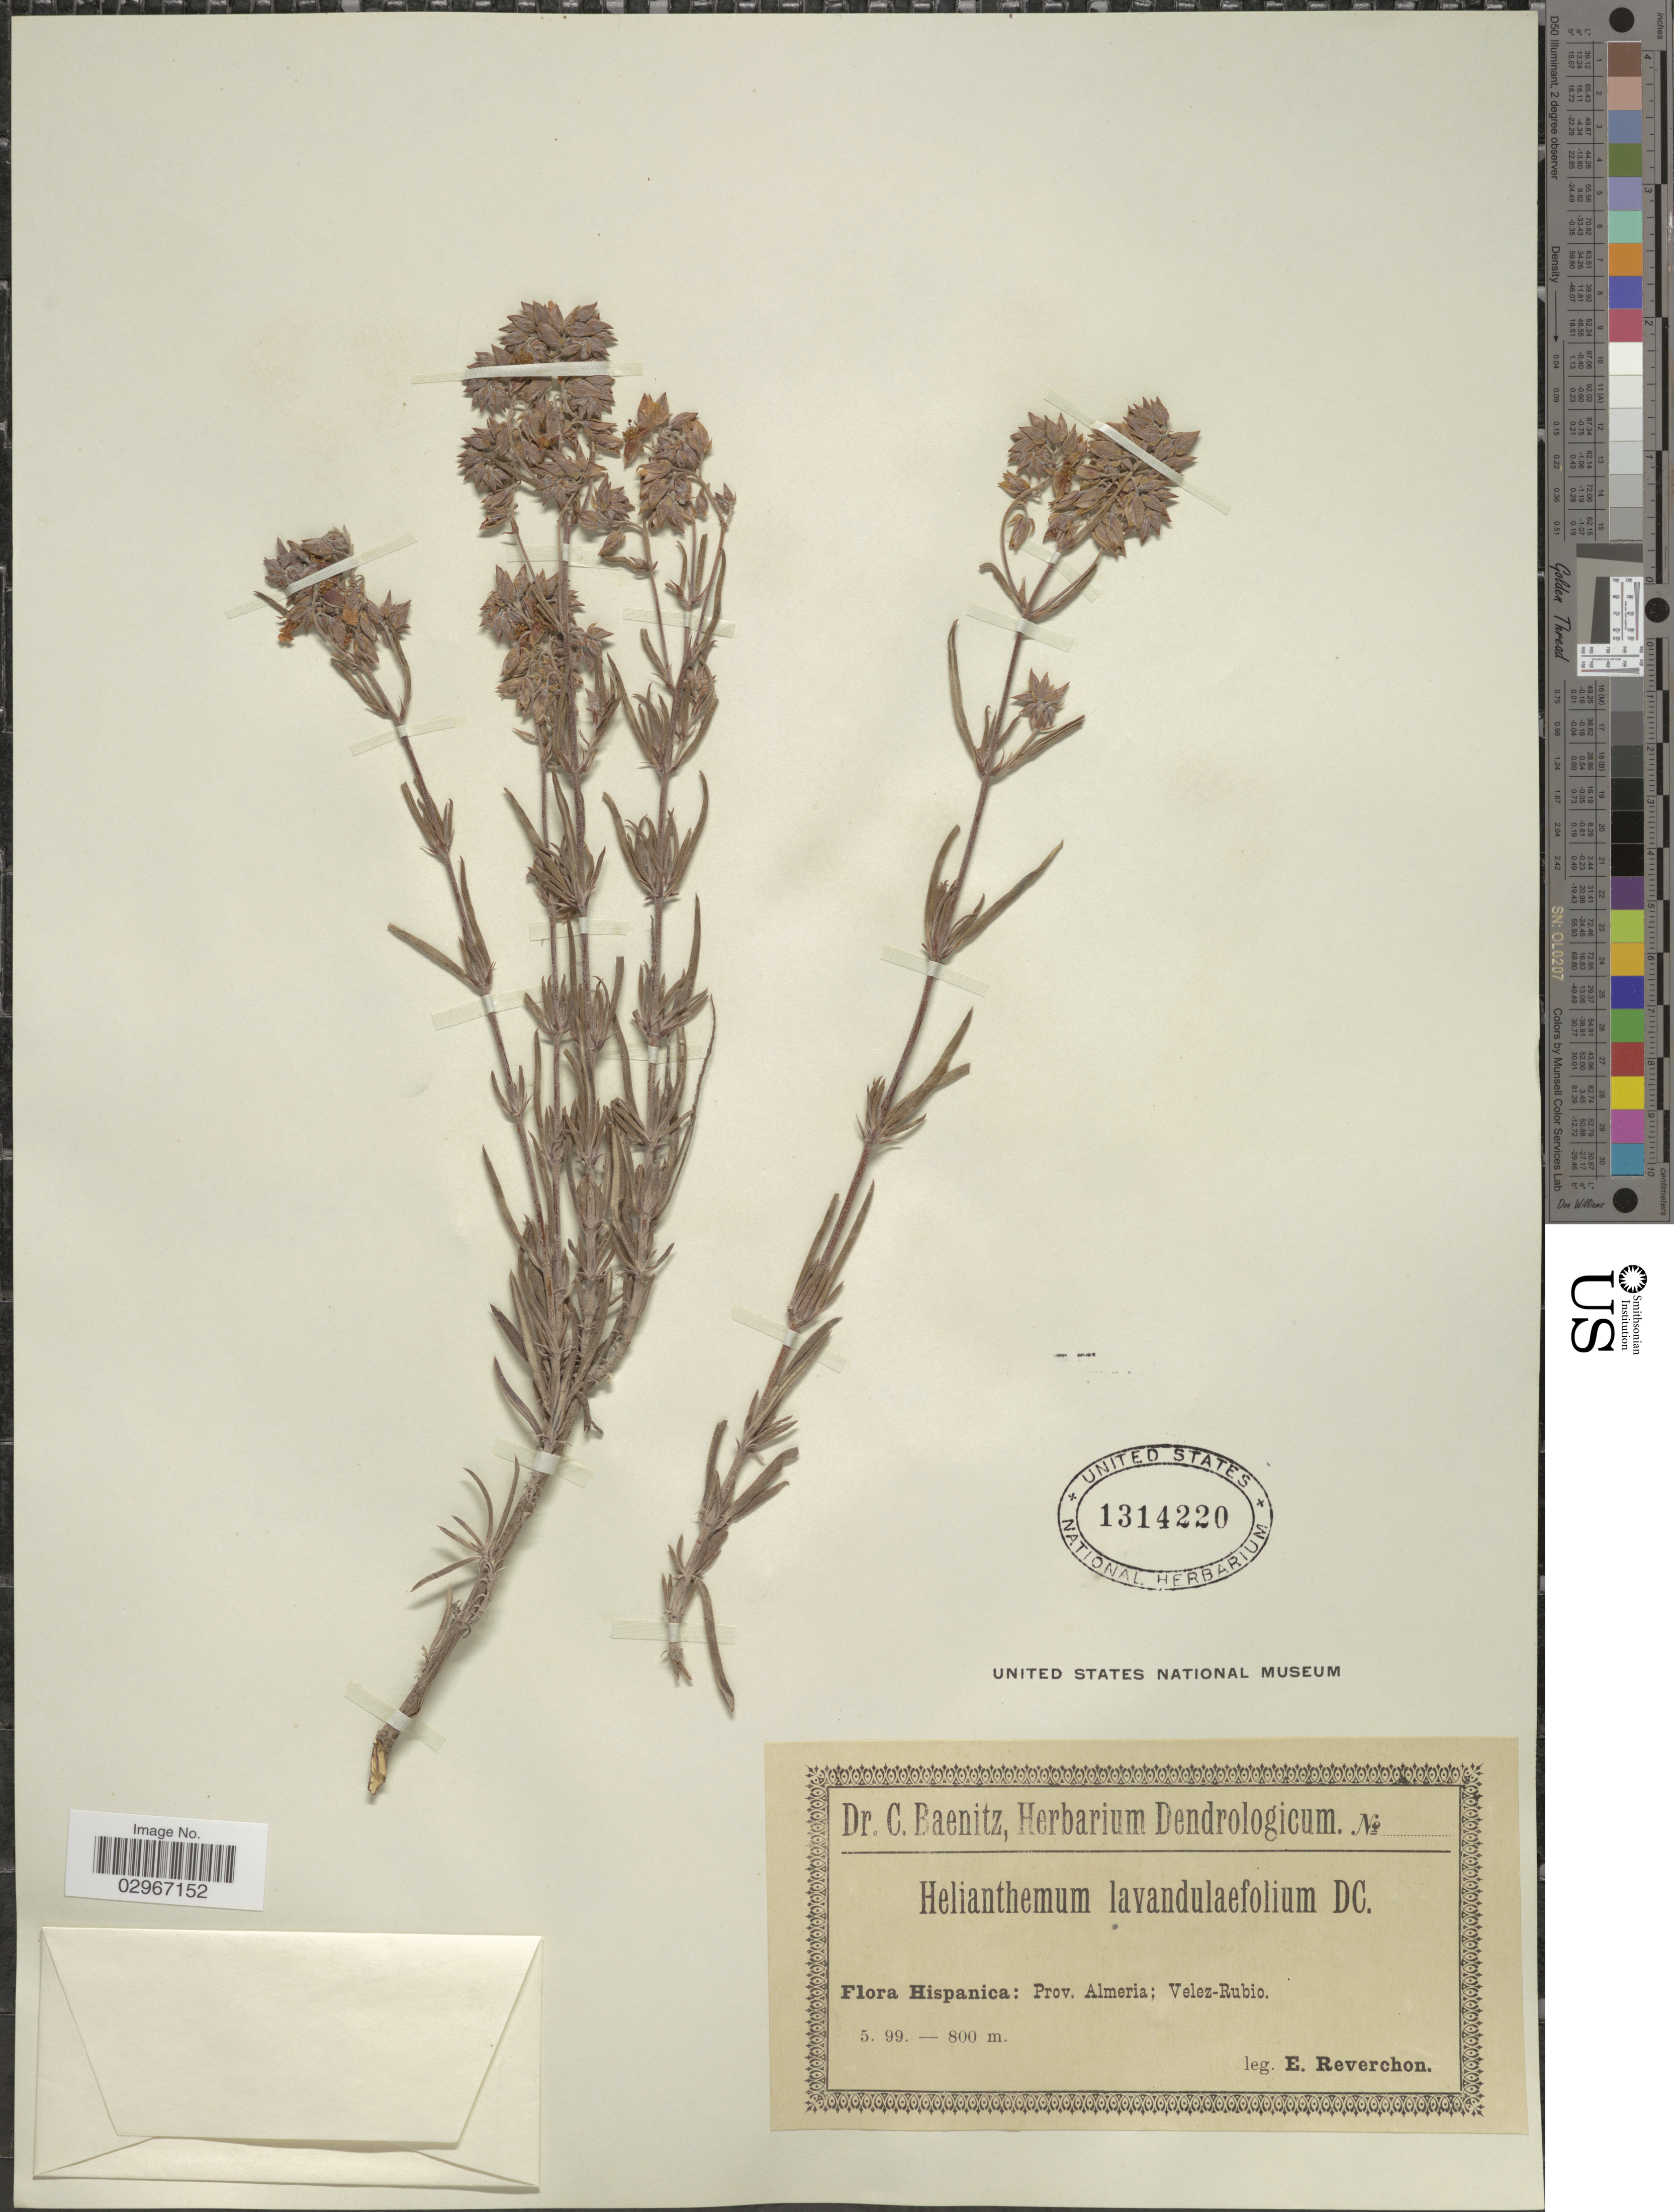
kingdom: Plantae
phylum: Tracheophyta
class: Magnoliopsida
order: Malvales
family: Cistaceae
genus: Helianthemum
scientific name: Helianthemum lavandulifolium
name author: Mill.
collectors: E. Reverchon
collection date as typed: Transcribed d/m/y: /5/99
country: Spain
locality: Hispanica: Prov. Almeria; Velez-Rubio.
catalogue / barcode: US 1314220